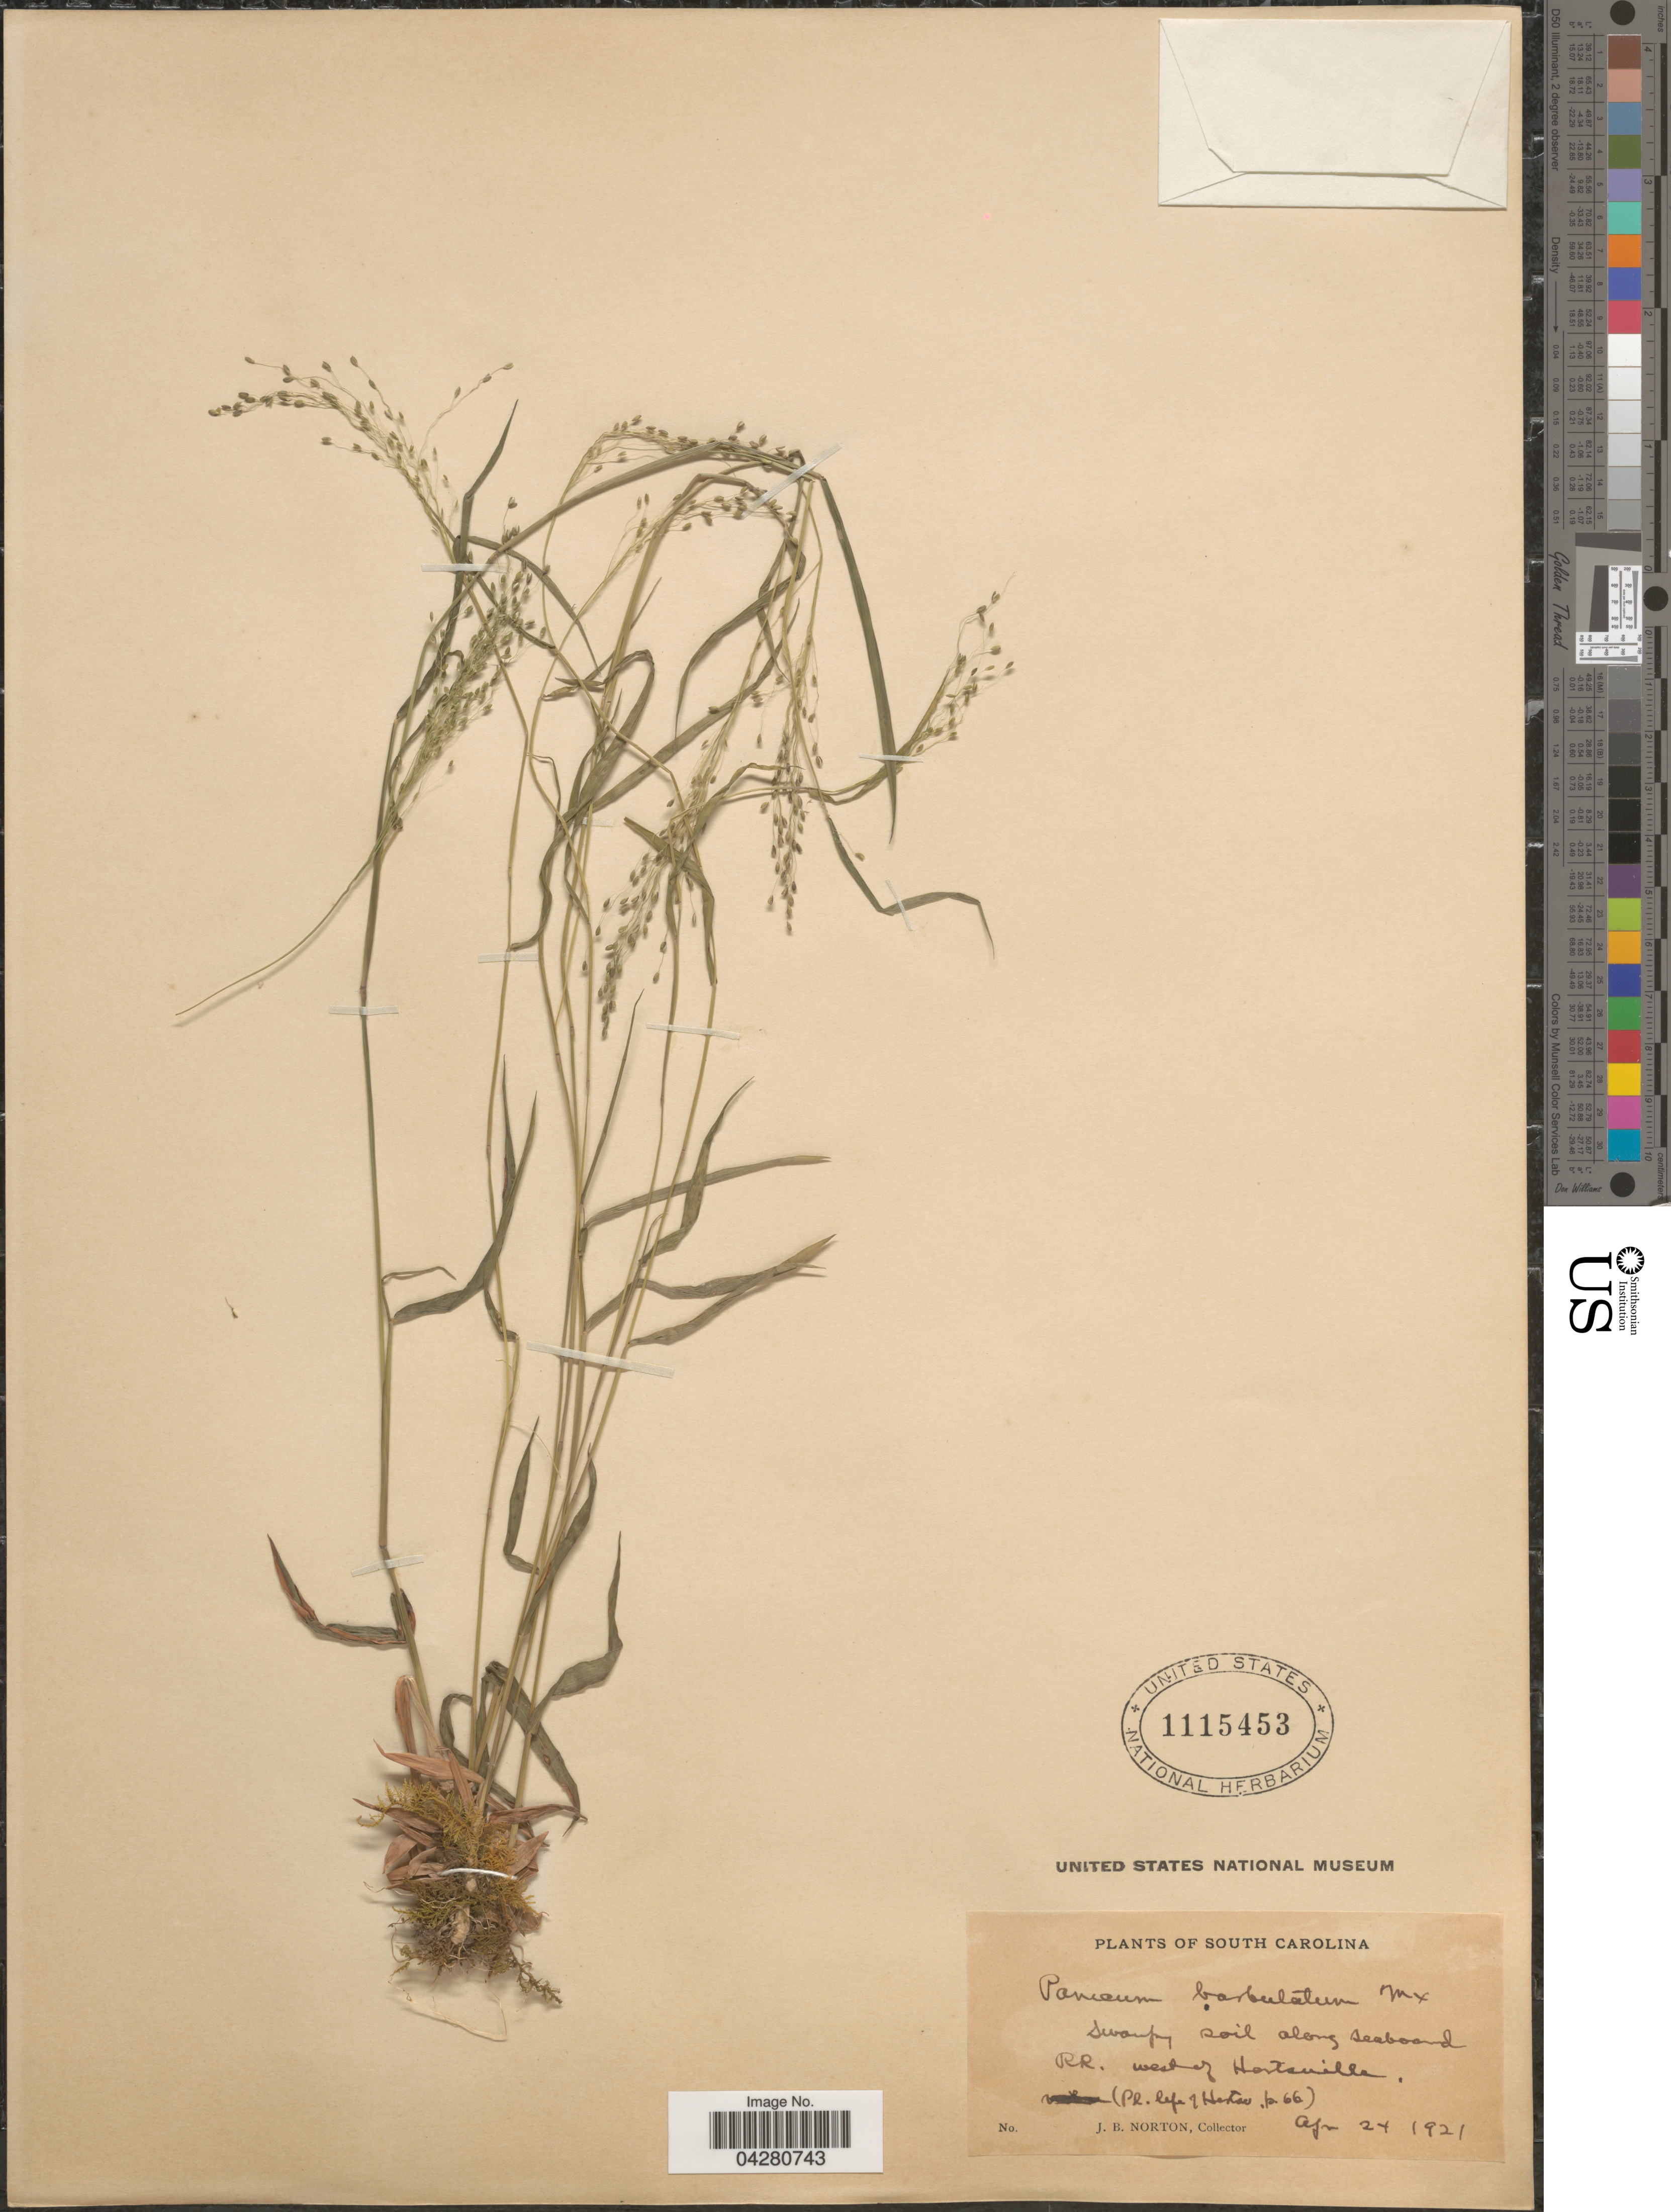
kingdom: Plantae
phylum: Tracheophyta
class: Liliopsida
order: Poales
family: Poaceae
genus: Dichanthelium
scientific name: Dichanthelium dichotomum var. dichotomum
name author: (L.) Gould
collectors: J. B. Norton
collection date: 1921-04-24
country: United States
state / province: South Carolina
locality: Along seaboard RR. west of Hartsville.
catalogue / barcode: US 1115453